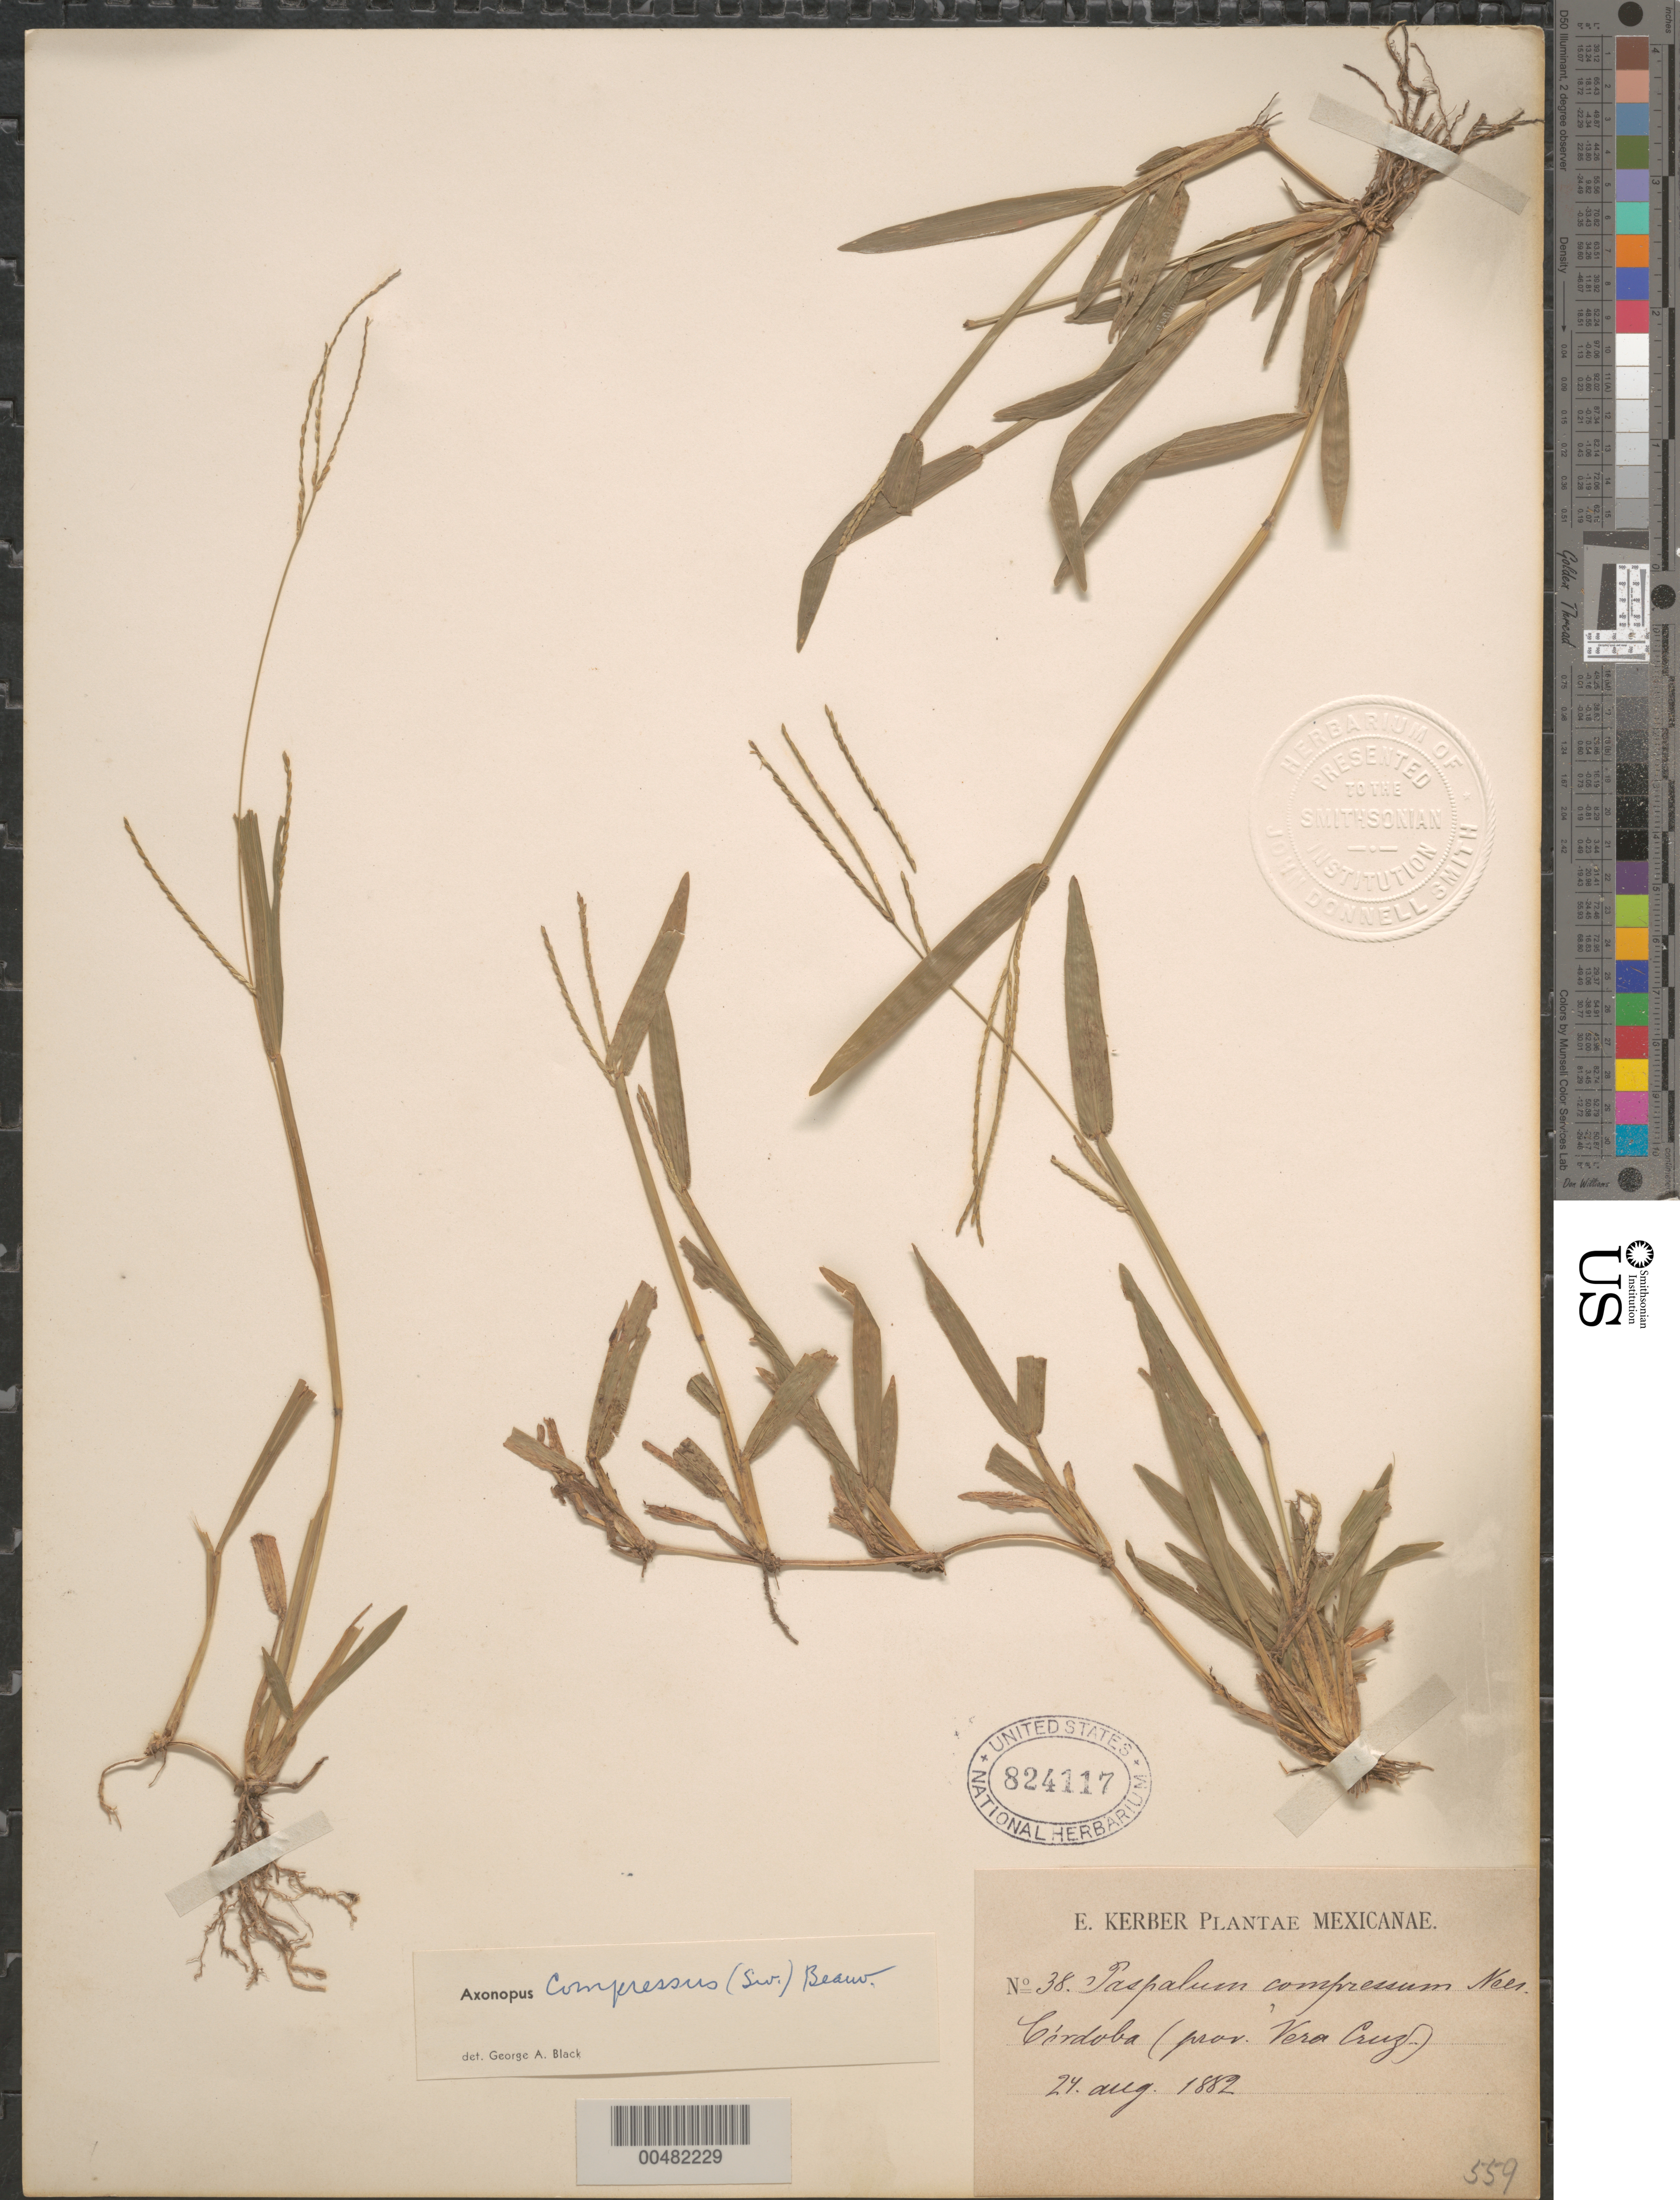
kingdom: Plantae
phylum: Tracheophyta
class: Liliopsida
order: Poales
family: Poaceae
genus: Axonopus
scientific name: Axonopus compressus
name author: (Sw.) P. Beauv.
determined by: Black, G. A.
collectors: E. Kerber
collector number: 38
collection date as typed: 24 Aug 1882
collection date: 1882-08-24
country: Mexico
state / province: Veracruz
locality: Córdoba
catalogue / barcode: US 824117